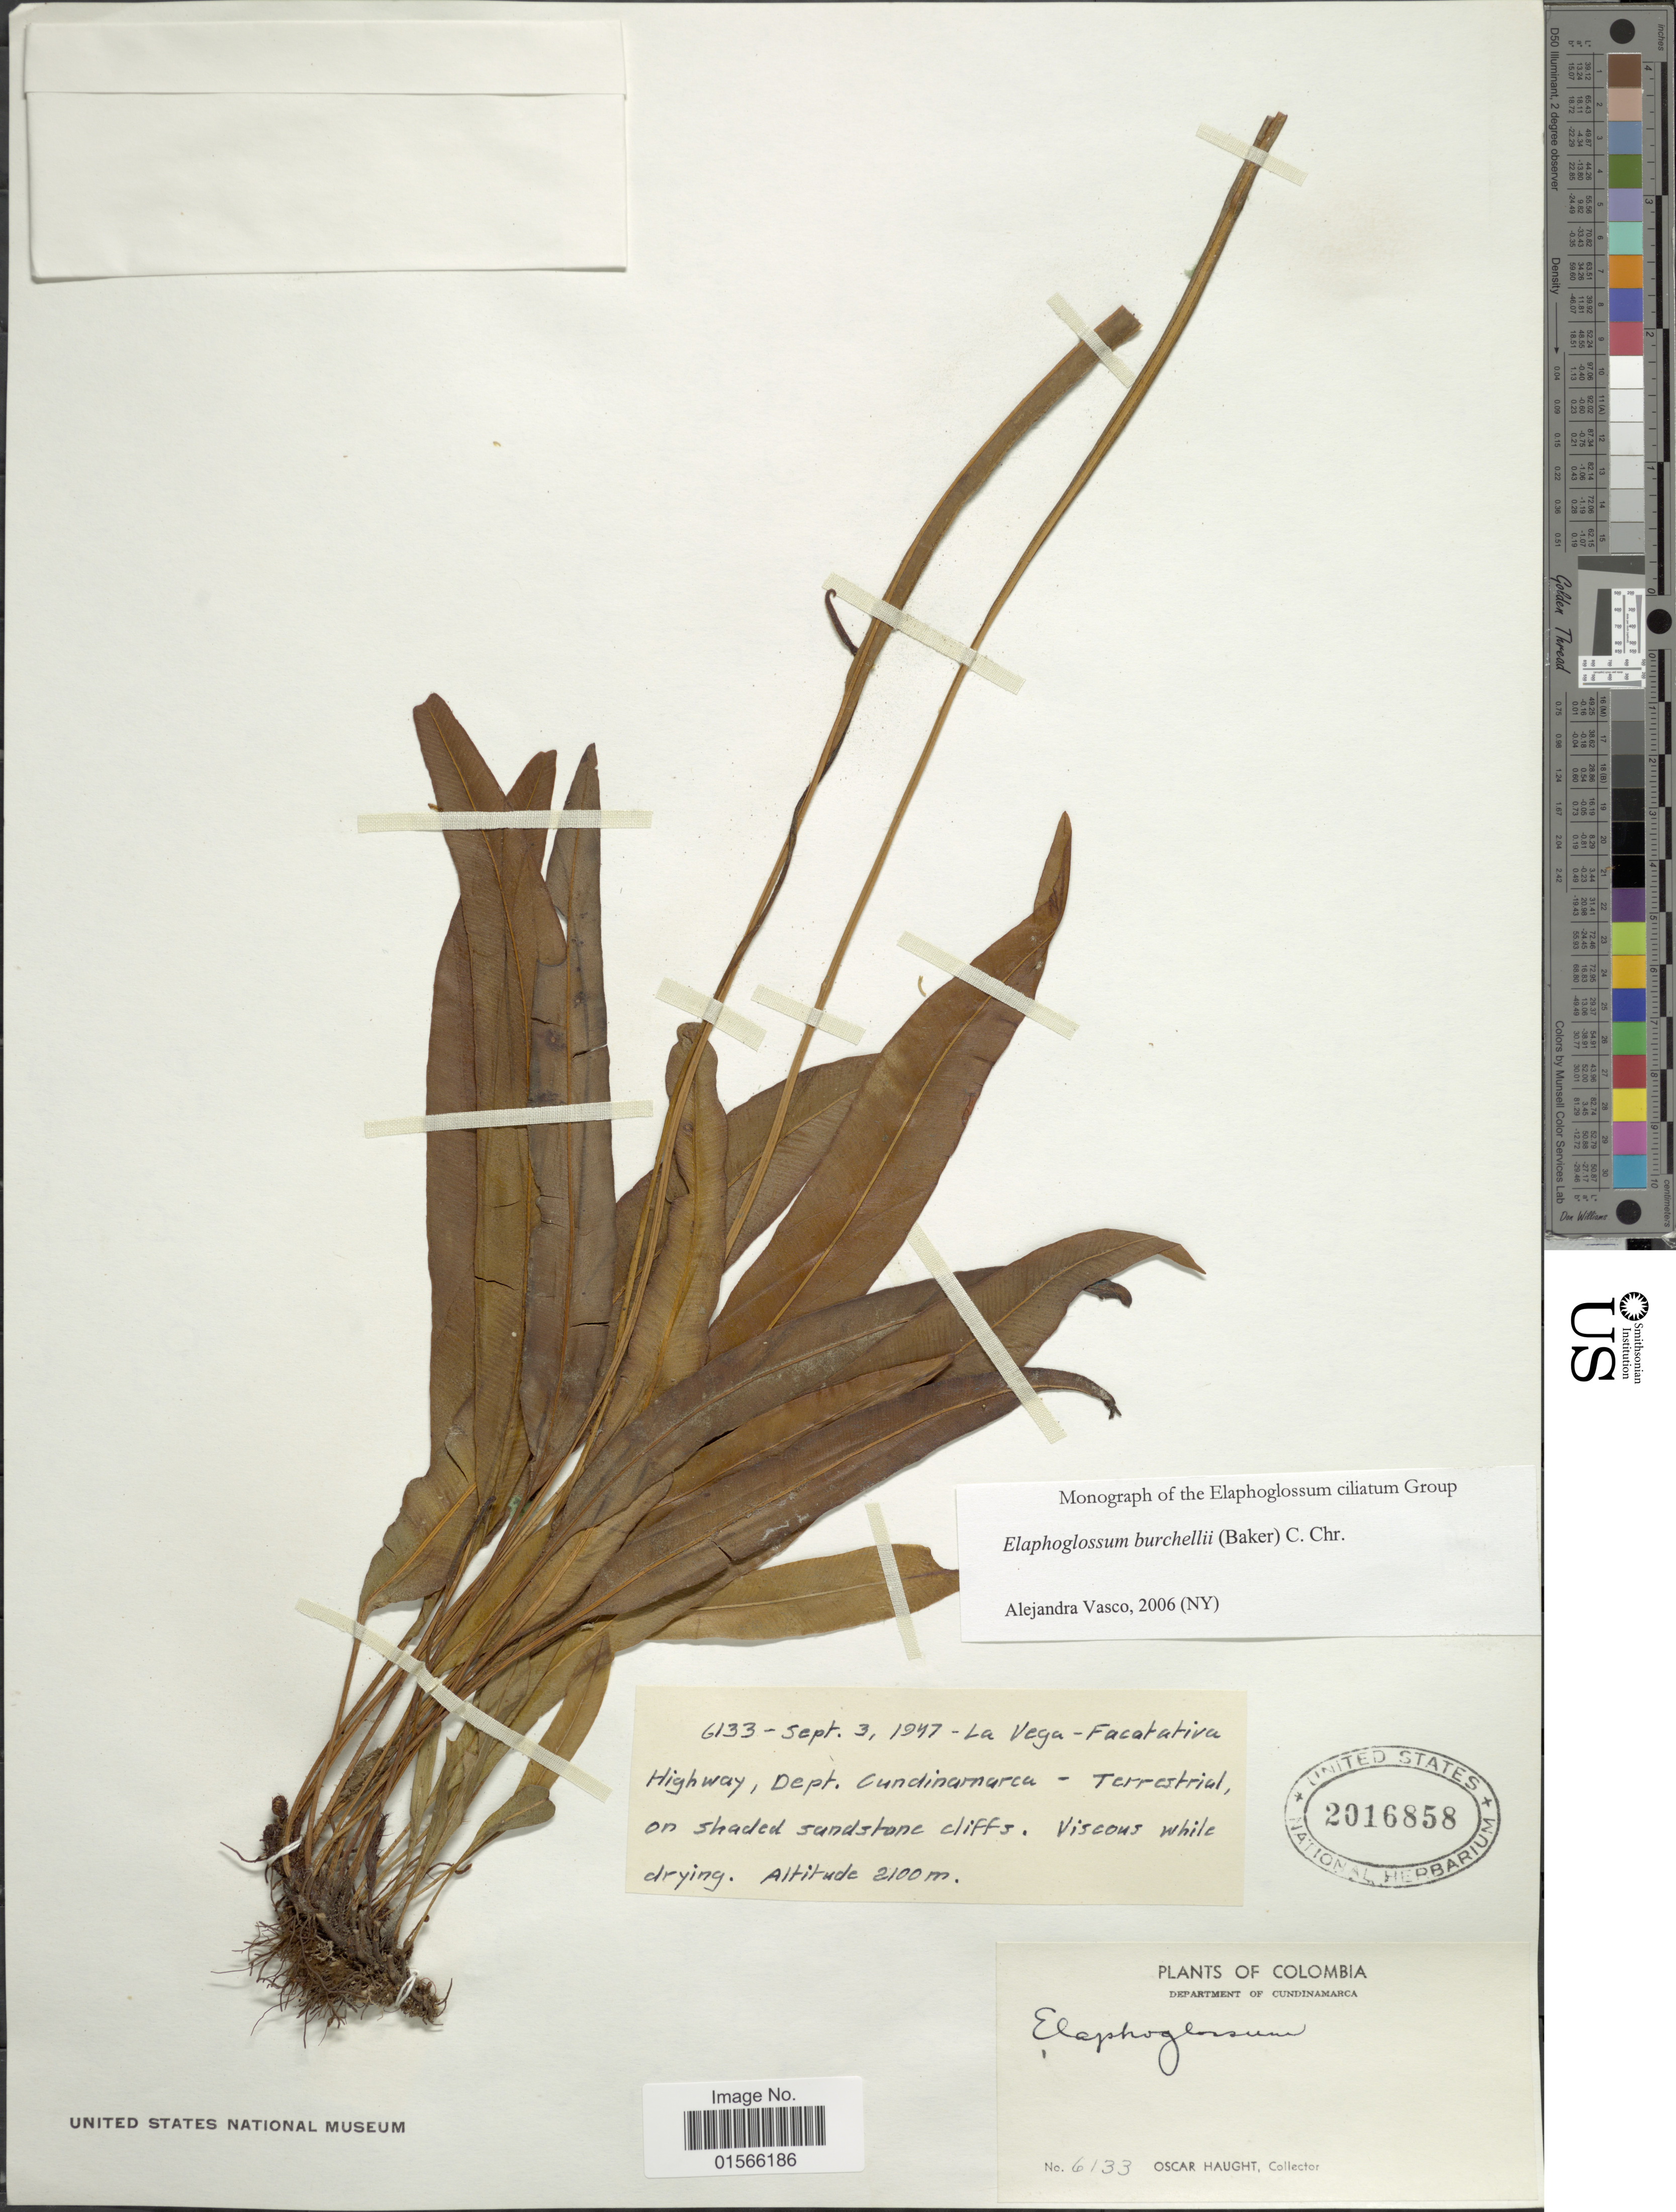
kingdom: Plantae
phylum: Tracheophyta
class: Polypodiopsida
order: Polypodiales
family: Dryopteridaceae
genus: Elaphoglossum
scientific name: Elaphoglossum burchellii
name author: (Baker) C. Chr.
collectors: O. L. Haught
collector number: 6133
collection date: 1947-09-03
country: Colombia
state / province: Cundinamarca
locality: La Vega - Facatativa Highway, Dept. Cundinamarca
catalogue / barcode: US 2016858